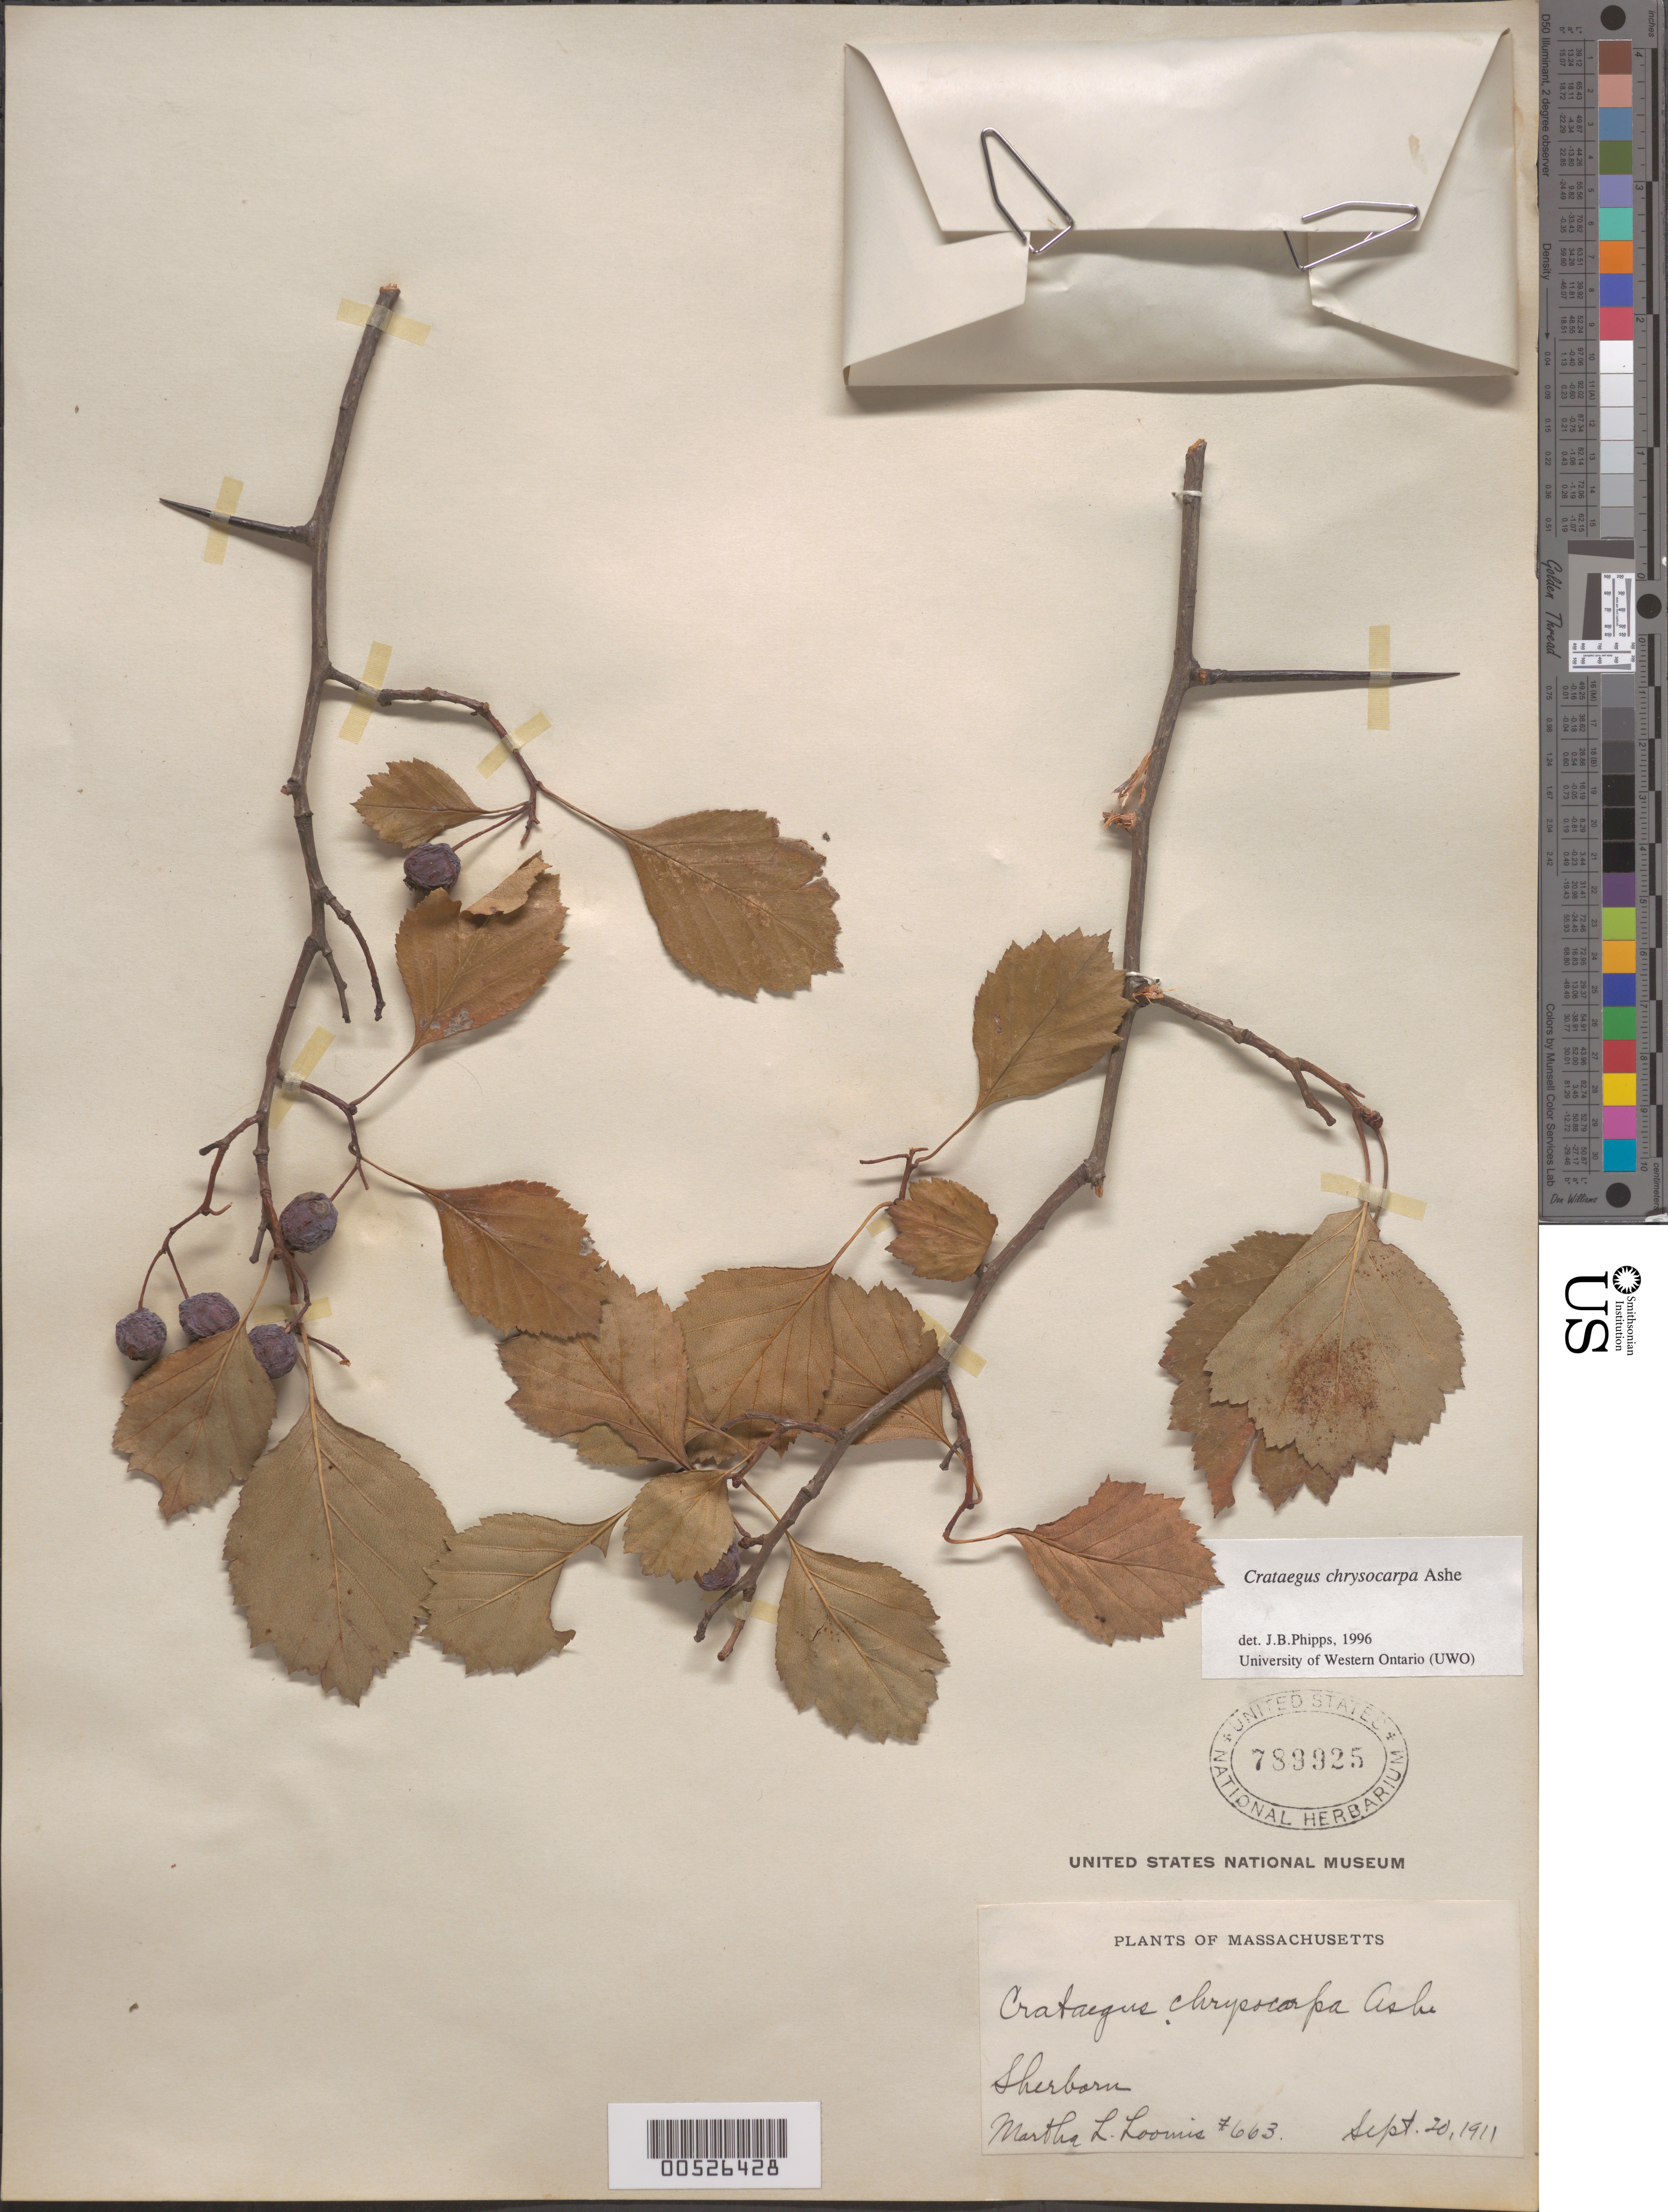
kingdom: Plantae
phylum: Tracheophyta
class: Magnoliopsida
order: Rosales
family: Rosaceae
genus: Crataegus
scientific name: Crataegus chrysocarpa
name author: Ashe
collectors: M. Loomis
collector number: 663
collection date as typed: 20 Sep 1911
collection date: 1911-09-20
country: United States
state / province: Massachusetts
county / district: Middlesex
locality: Sherborn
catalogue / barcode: US 789925